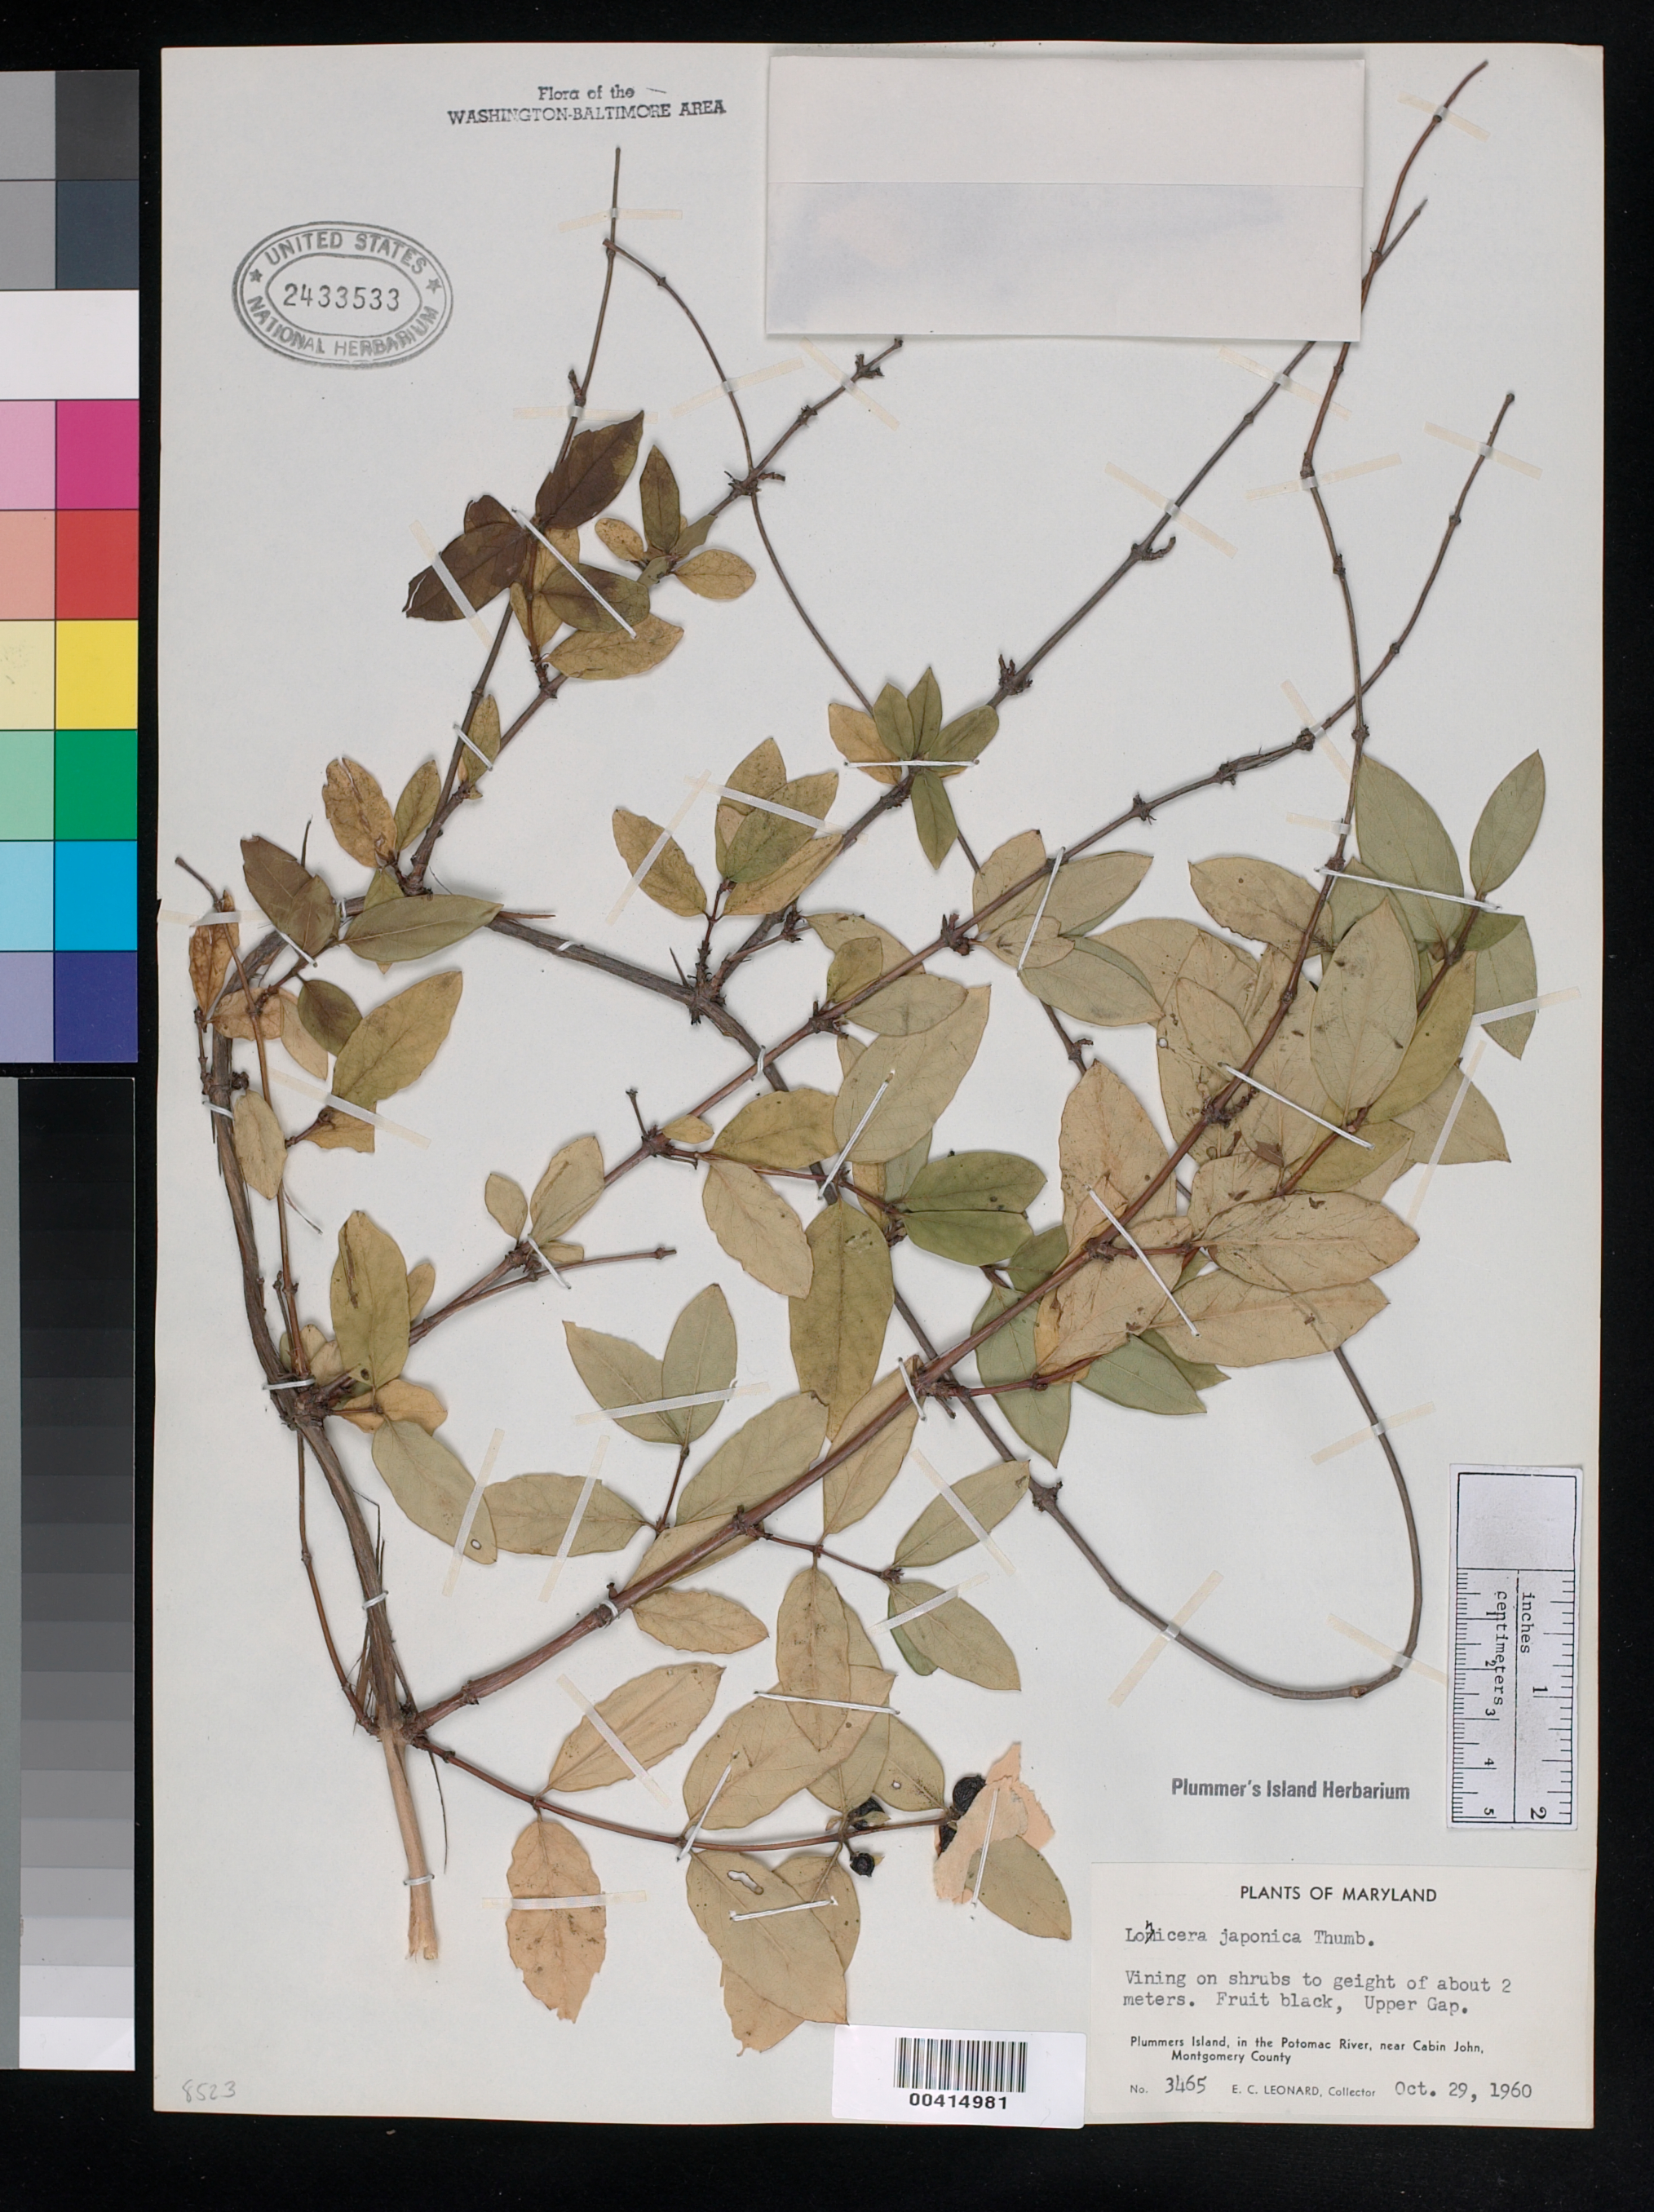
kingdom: Plantae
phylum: Tracheophyta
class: Magnoliopsida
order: Dipsacales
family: Caprifoliaceae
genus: Lonicera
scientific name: Lonicera japonica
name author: Thunb.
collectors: E. C. Leonard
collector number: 3465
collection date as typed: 29 Oct 1960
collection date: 1960-10-29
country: United States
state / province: Maryland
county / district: Montgomery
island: Plummers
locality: Plummer's Island; Upper Gap C. & O. Canal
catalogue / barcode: US 2433533